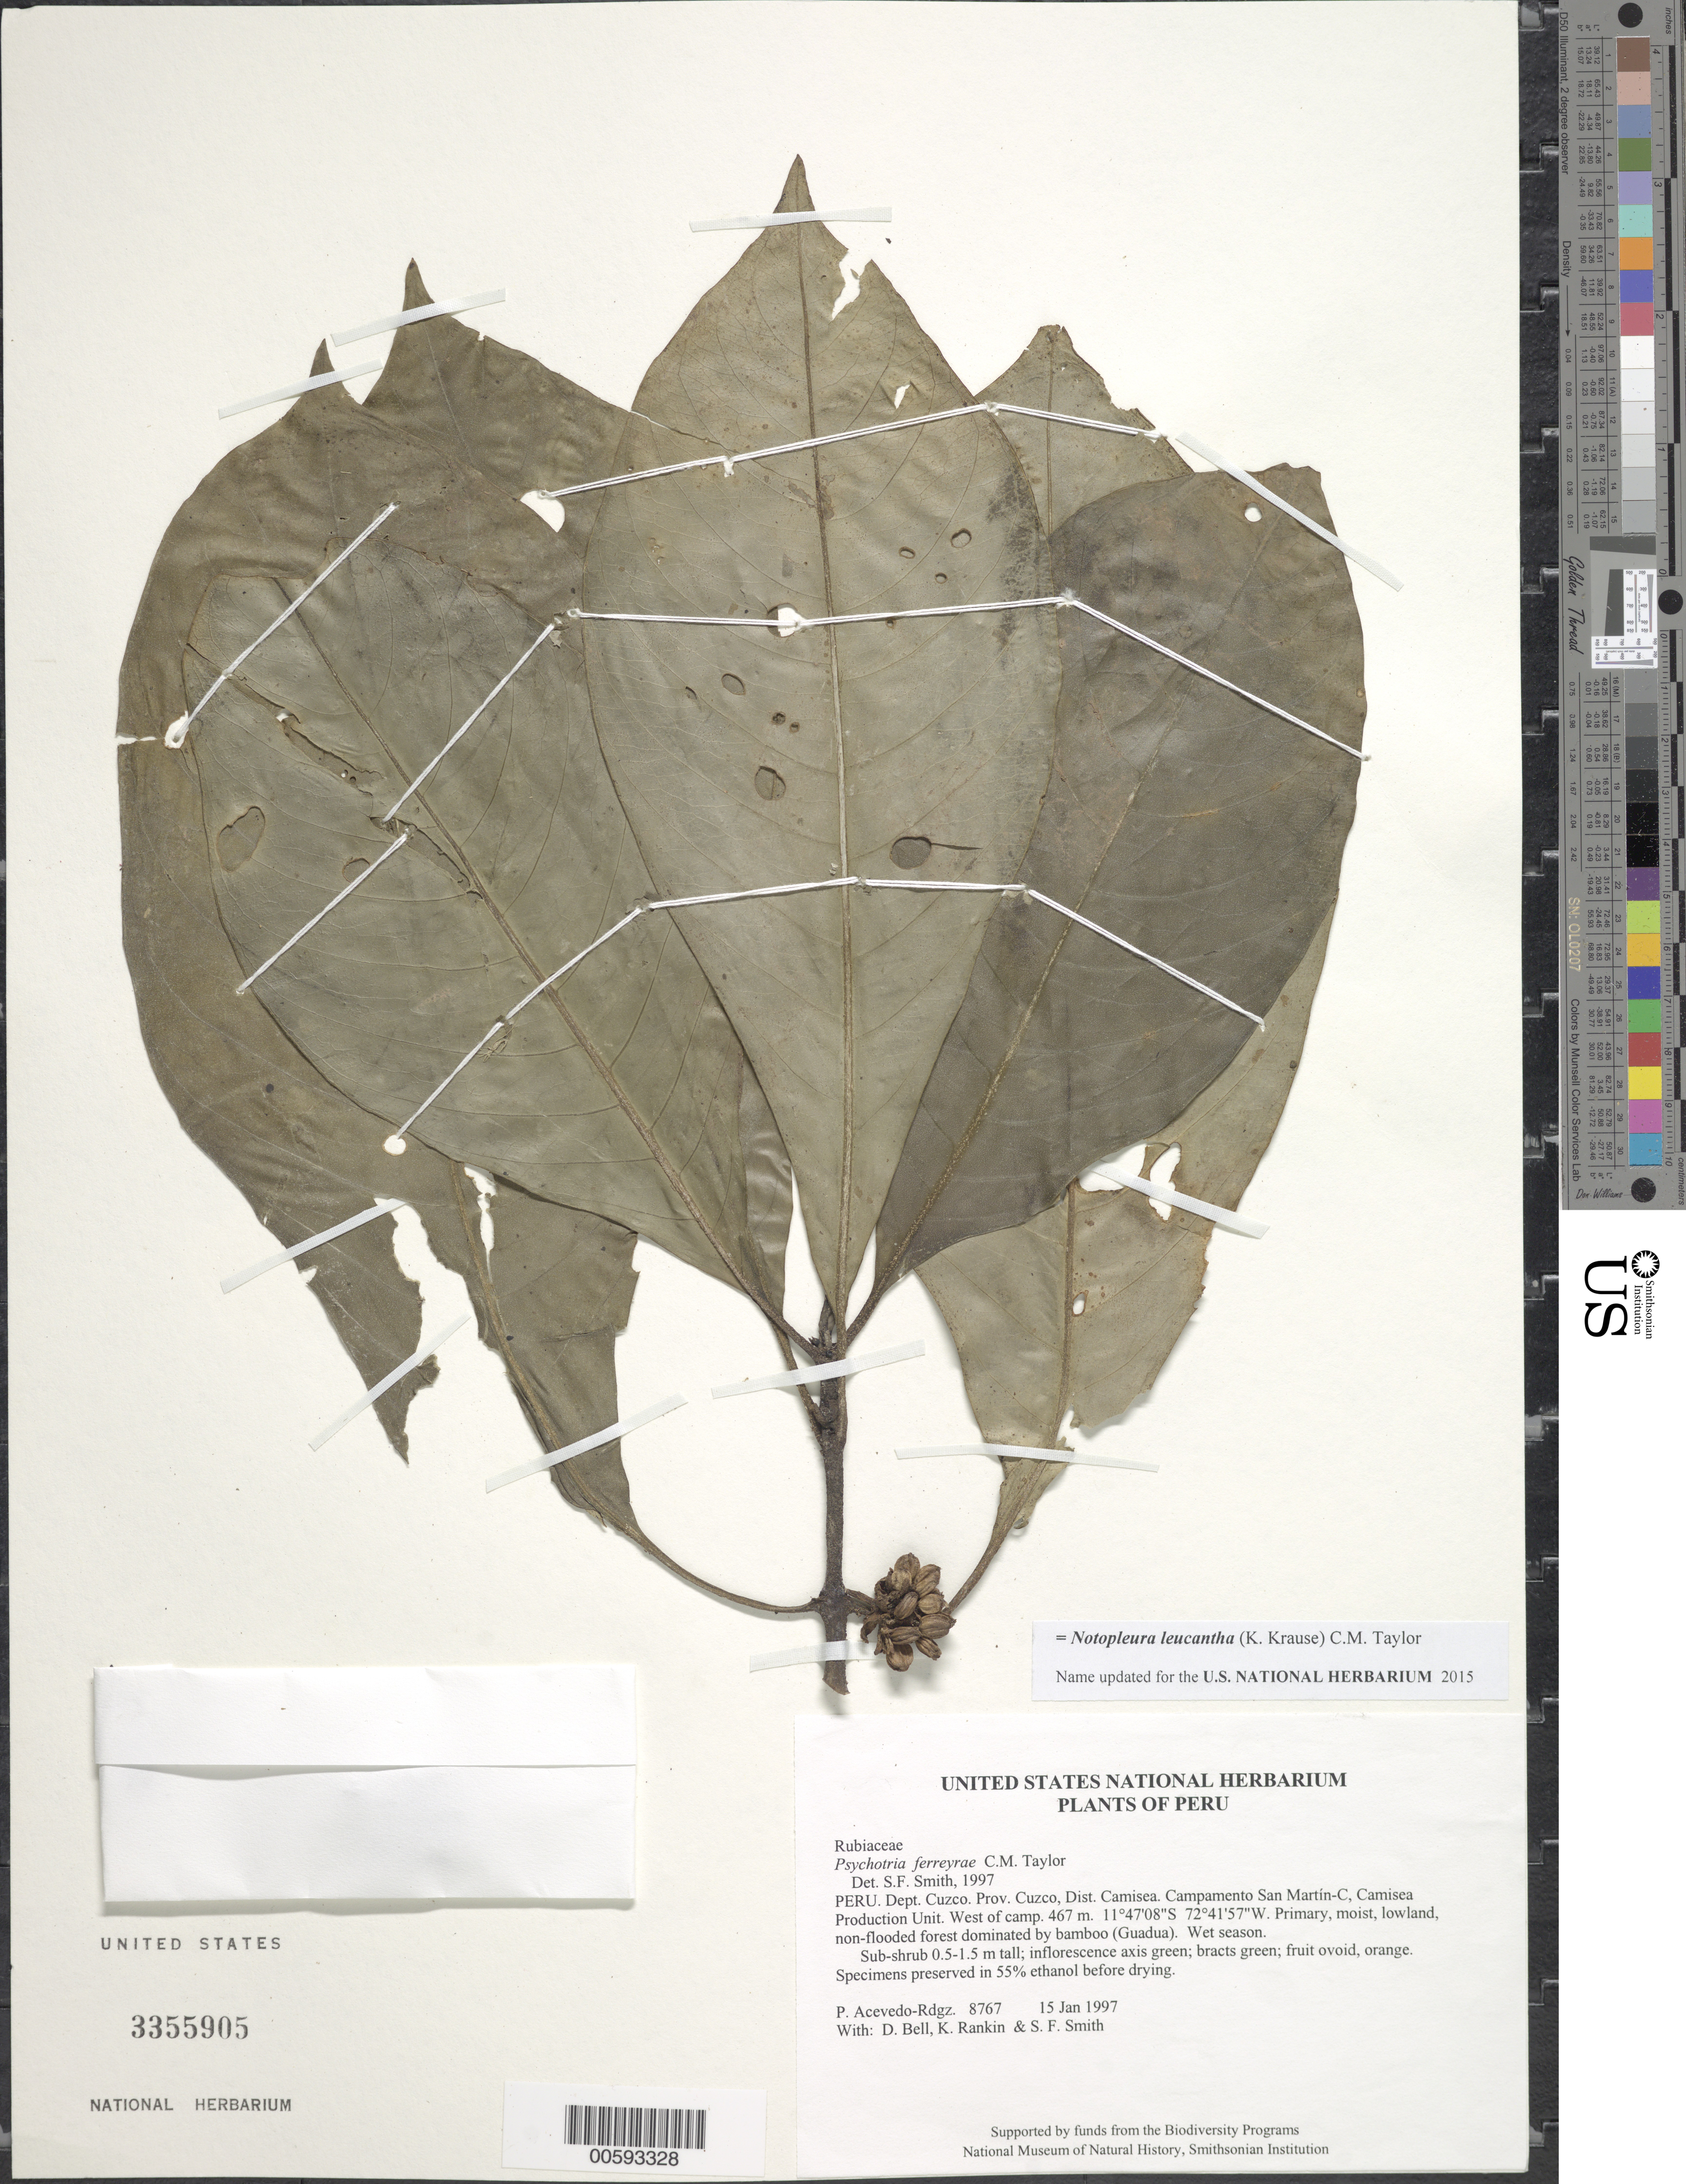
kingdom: Plantae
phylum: Tracheophyta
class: Magnoliopsida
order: Gentianales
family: Rubiaceae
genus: Notopleura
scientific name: Notopleura leucantha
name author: (K. Krause) C.M. Taylor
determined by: Taylor, Charlotte M.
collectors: P. Acevedo-Rodr., D. A. Bell, K. B. Rankin & S.F. Smith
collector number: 8767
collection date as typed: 15 Jan 1997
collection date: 1997-01-15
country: Peru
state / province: Cusco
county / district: Cusco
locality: Districto Camisea, Campamento San Martín-C, Camisea Production Unit. West of camp.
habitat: Primary, moist, lowland, non-flooded forest dominated by bamboo (Guadua). Wet season.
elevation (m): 467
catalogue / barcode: US 3355905